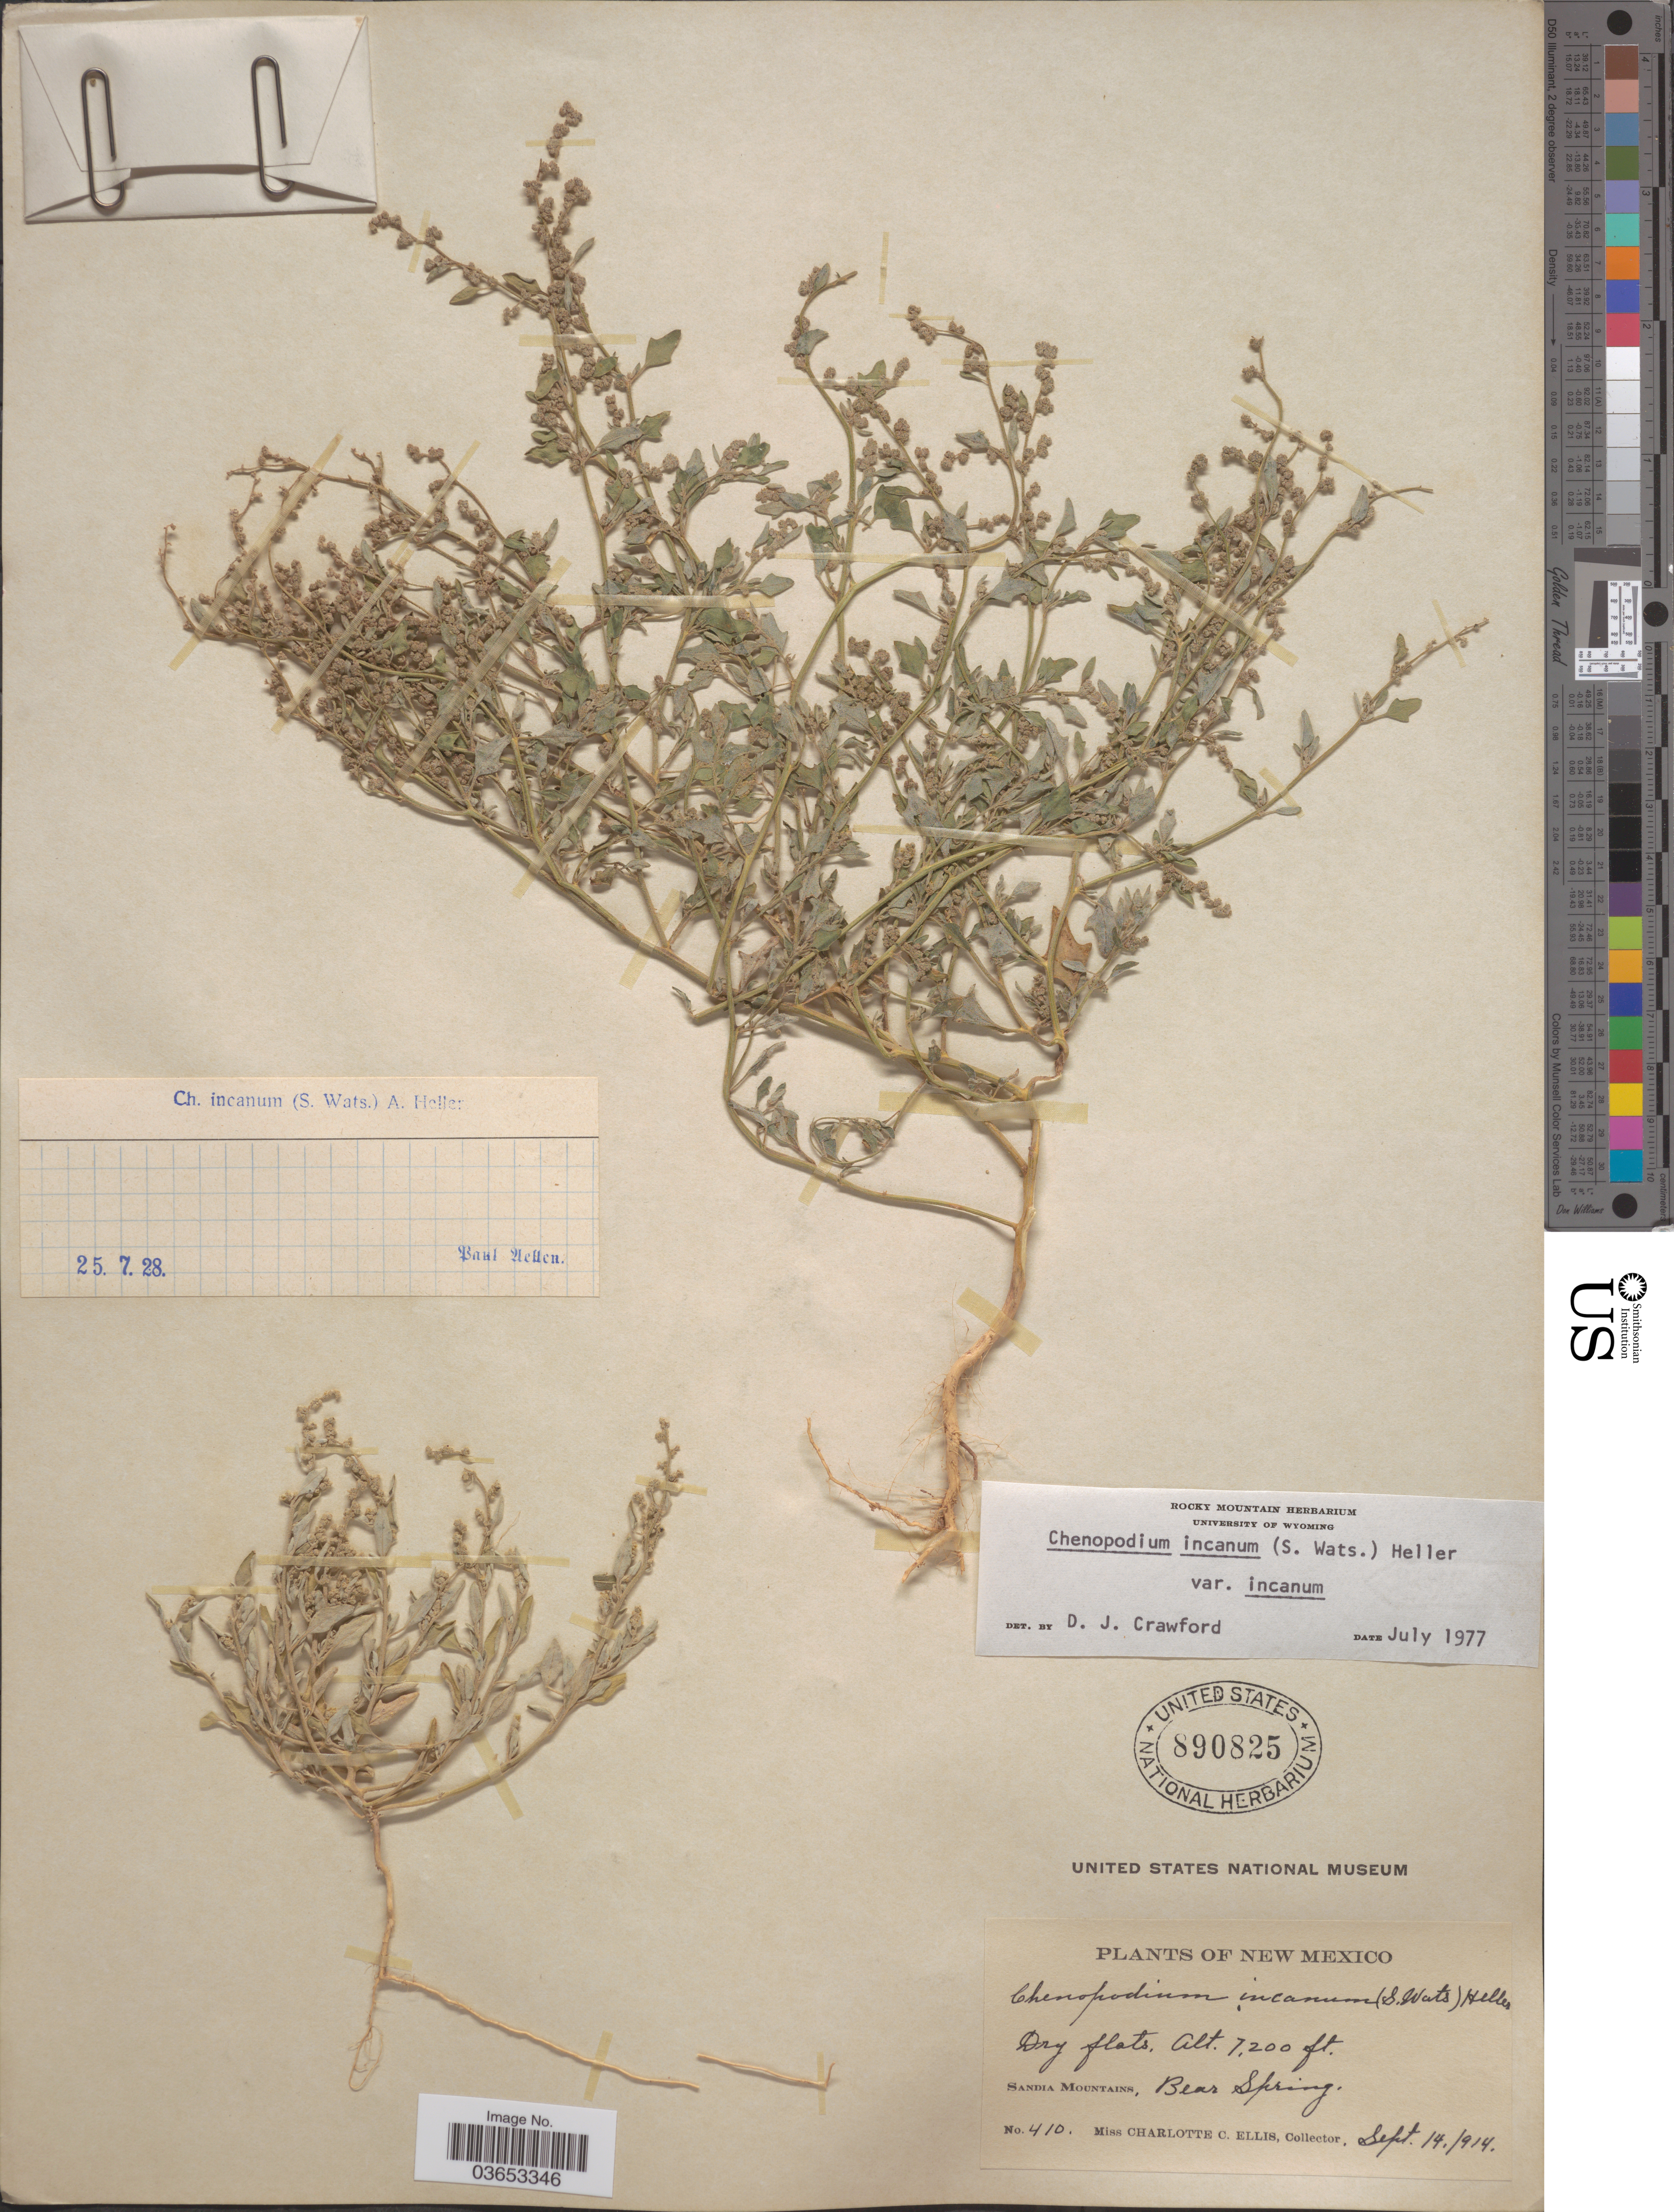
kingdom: Plantae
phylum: Tracheophyta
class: Magnoliopsida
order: Caryophyllales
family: Amaranthaceae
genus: Chenopodium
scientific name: Chenopodium incanum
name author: (S. Watson) A. Heller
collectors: C. C. Ellis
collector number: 410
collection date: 1914-09-14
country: United States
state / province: New Mexico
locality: Sandia Mountains, Bear Spring.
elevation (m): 2195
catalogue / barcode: US 890825